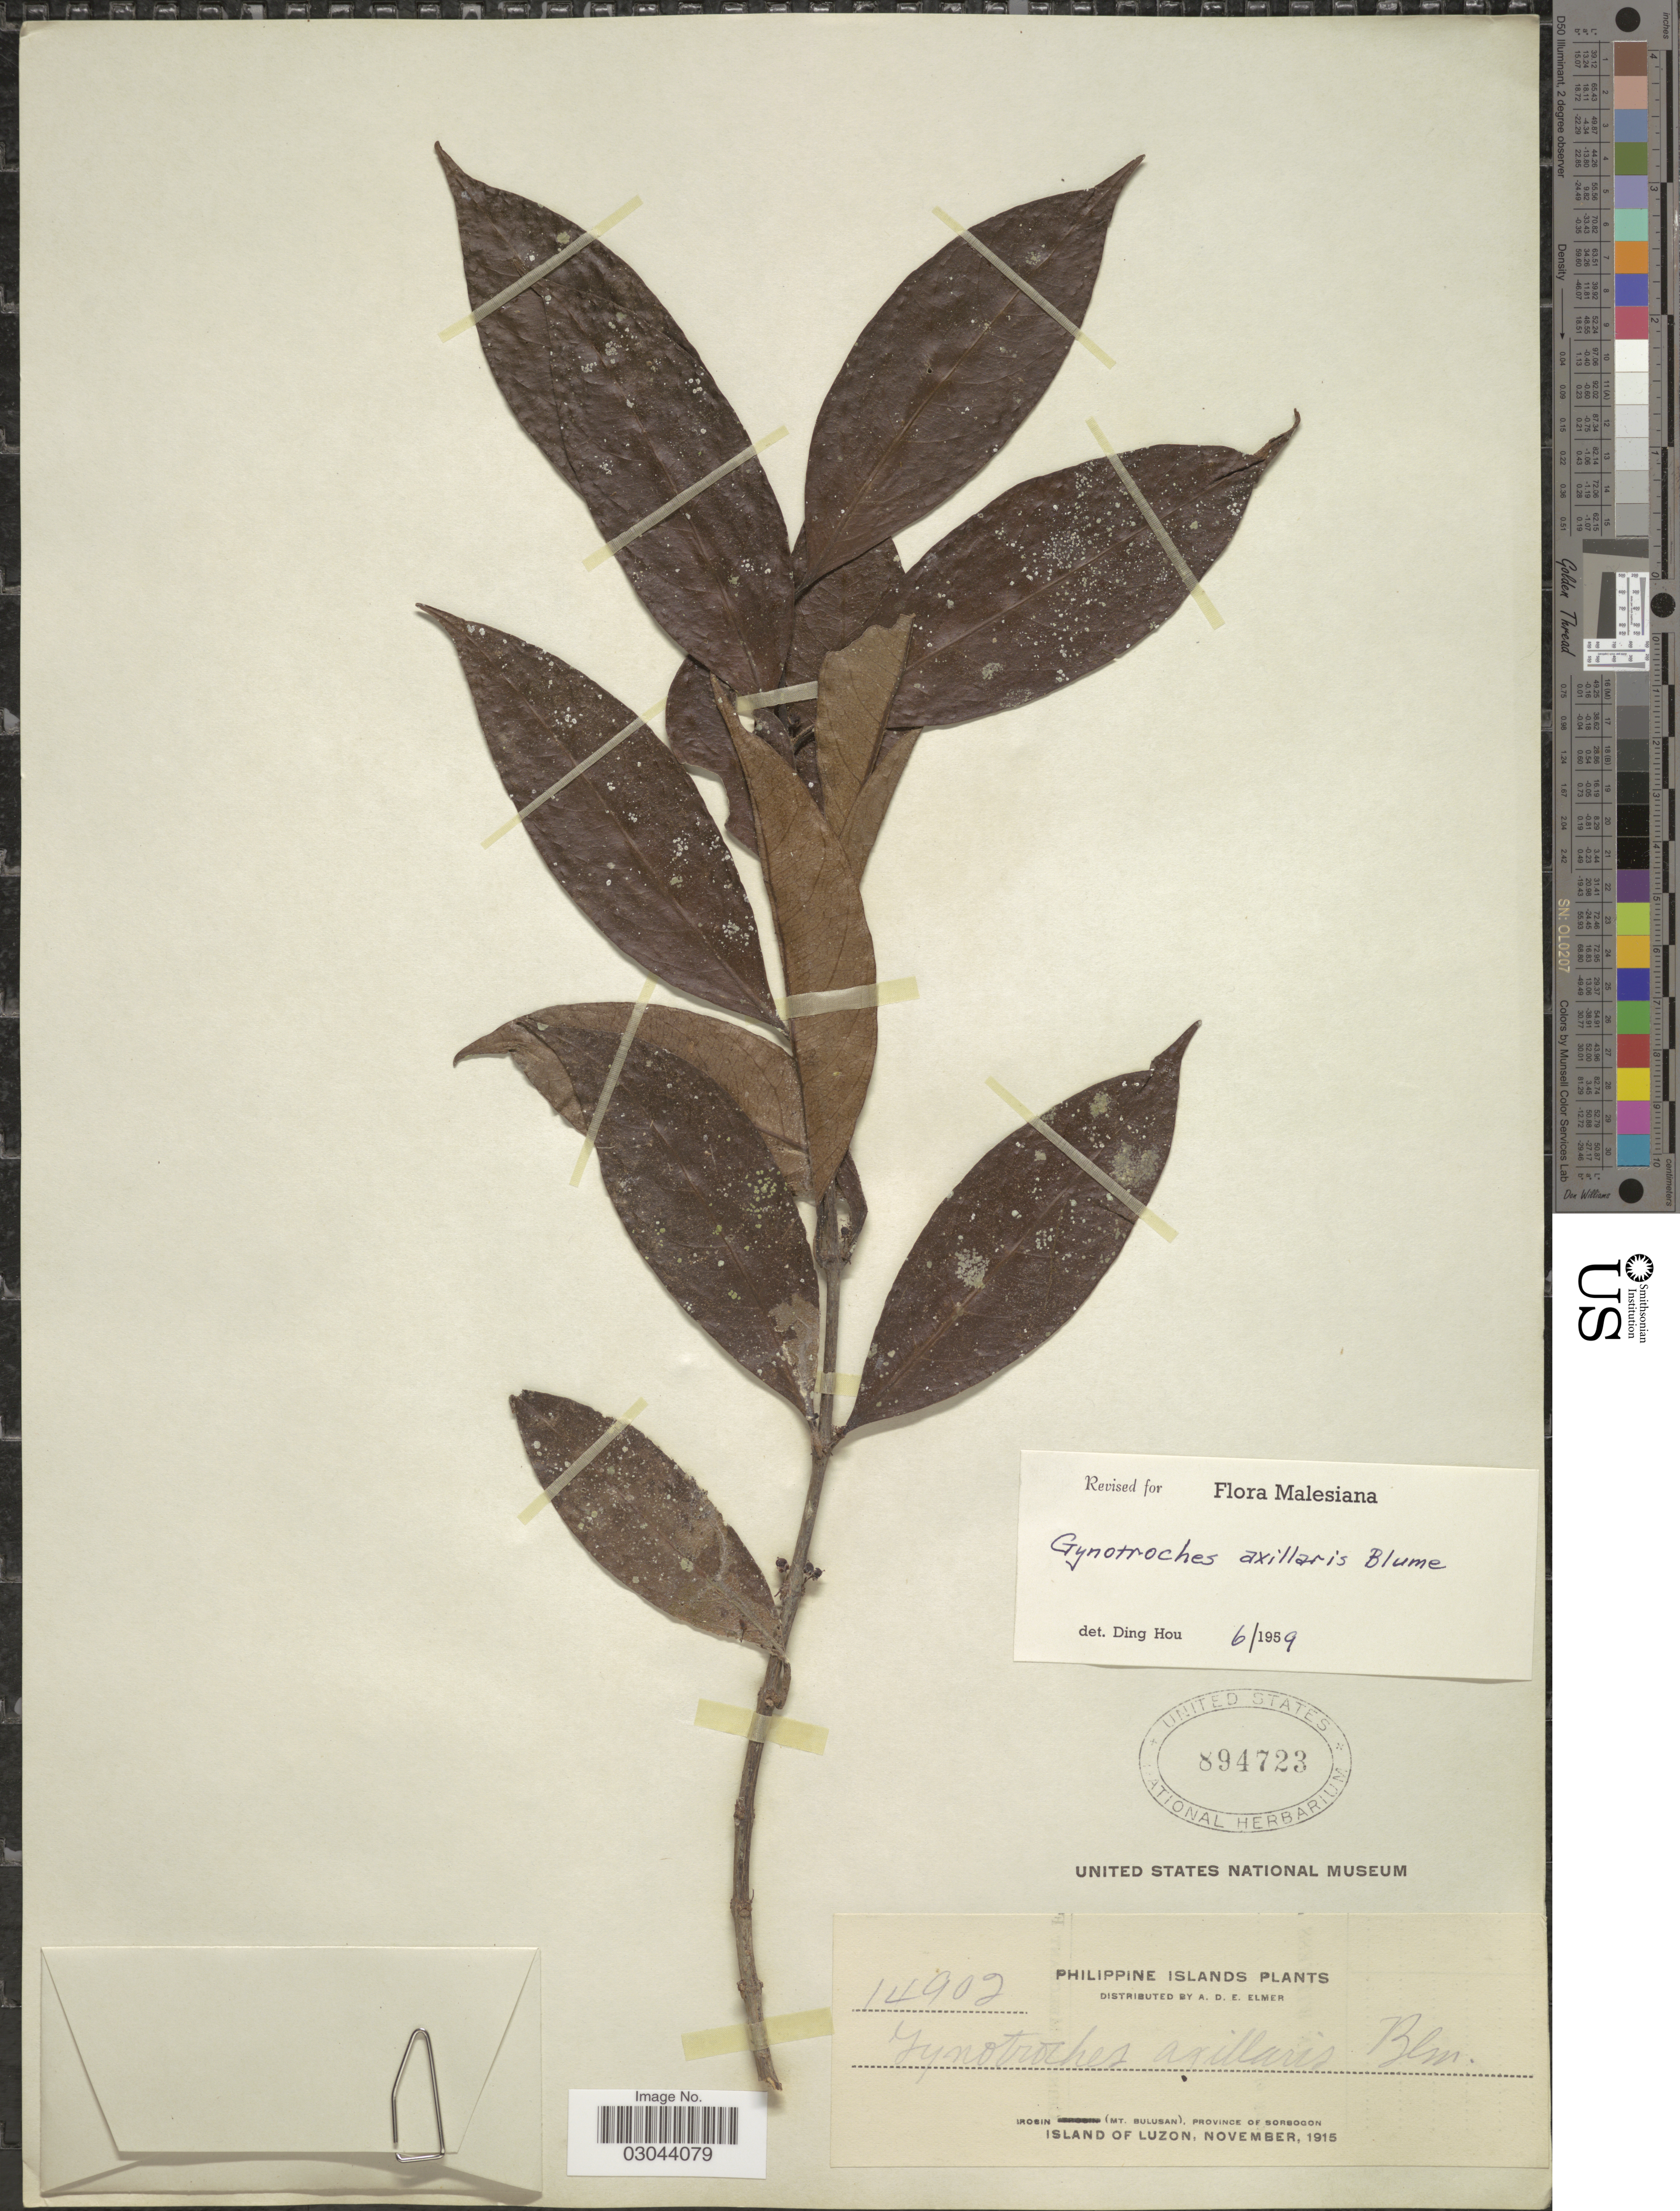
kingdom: Plantae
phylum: Tracheophyta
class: Magnoliopsida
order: Malpighiales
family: Rhizophoraceae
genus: Gynotroches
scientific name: Gynotroches axillaris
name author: Blume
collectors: A. D. E. Elmer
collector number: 14902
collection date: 1915-11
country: Philippines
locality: Irosin (Mt. Bulusan), province of Sorsogon. Island of Luzon.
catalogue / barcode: US 894723